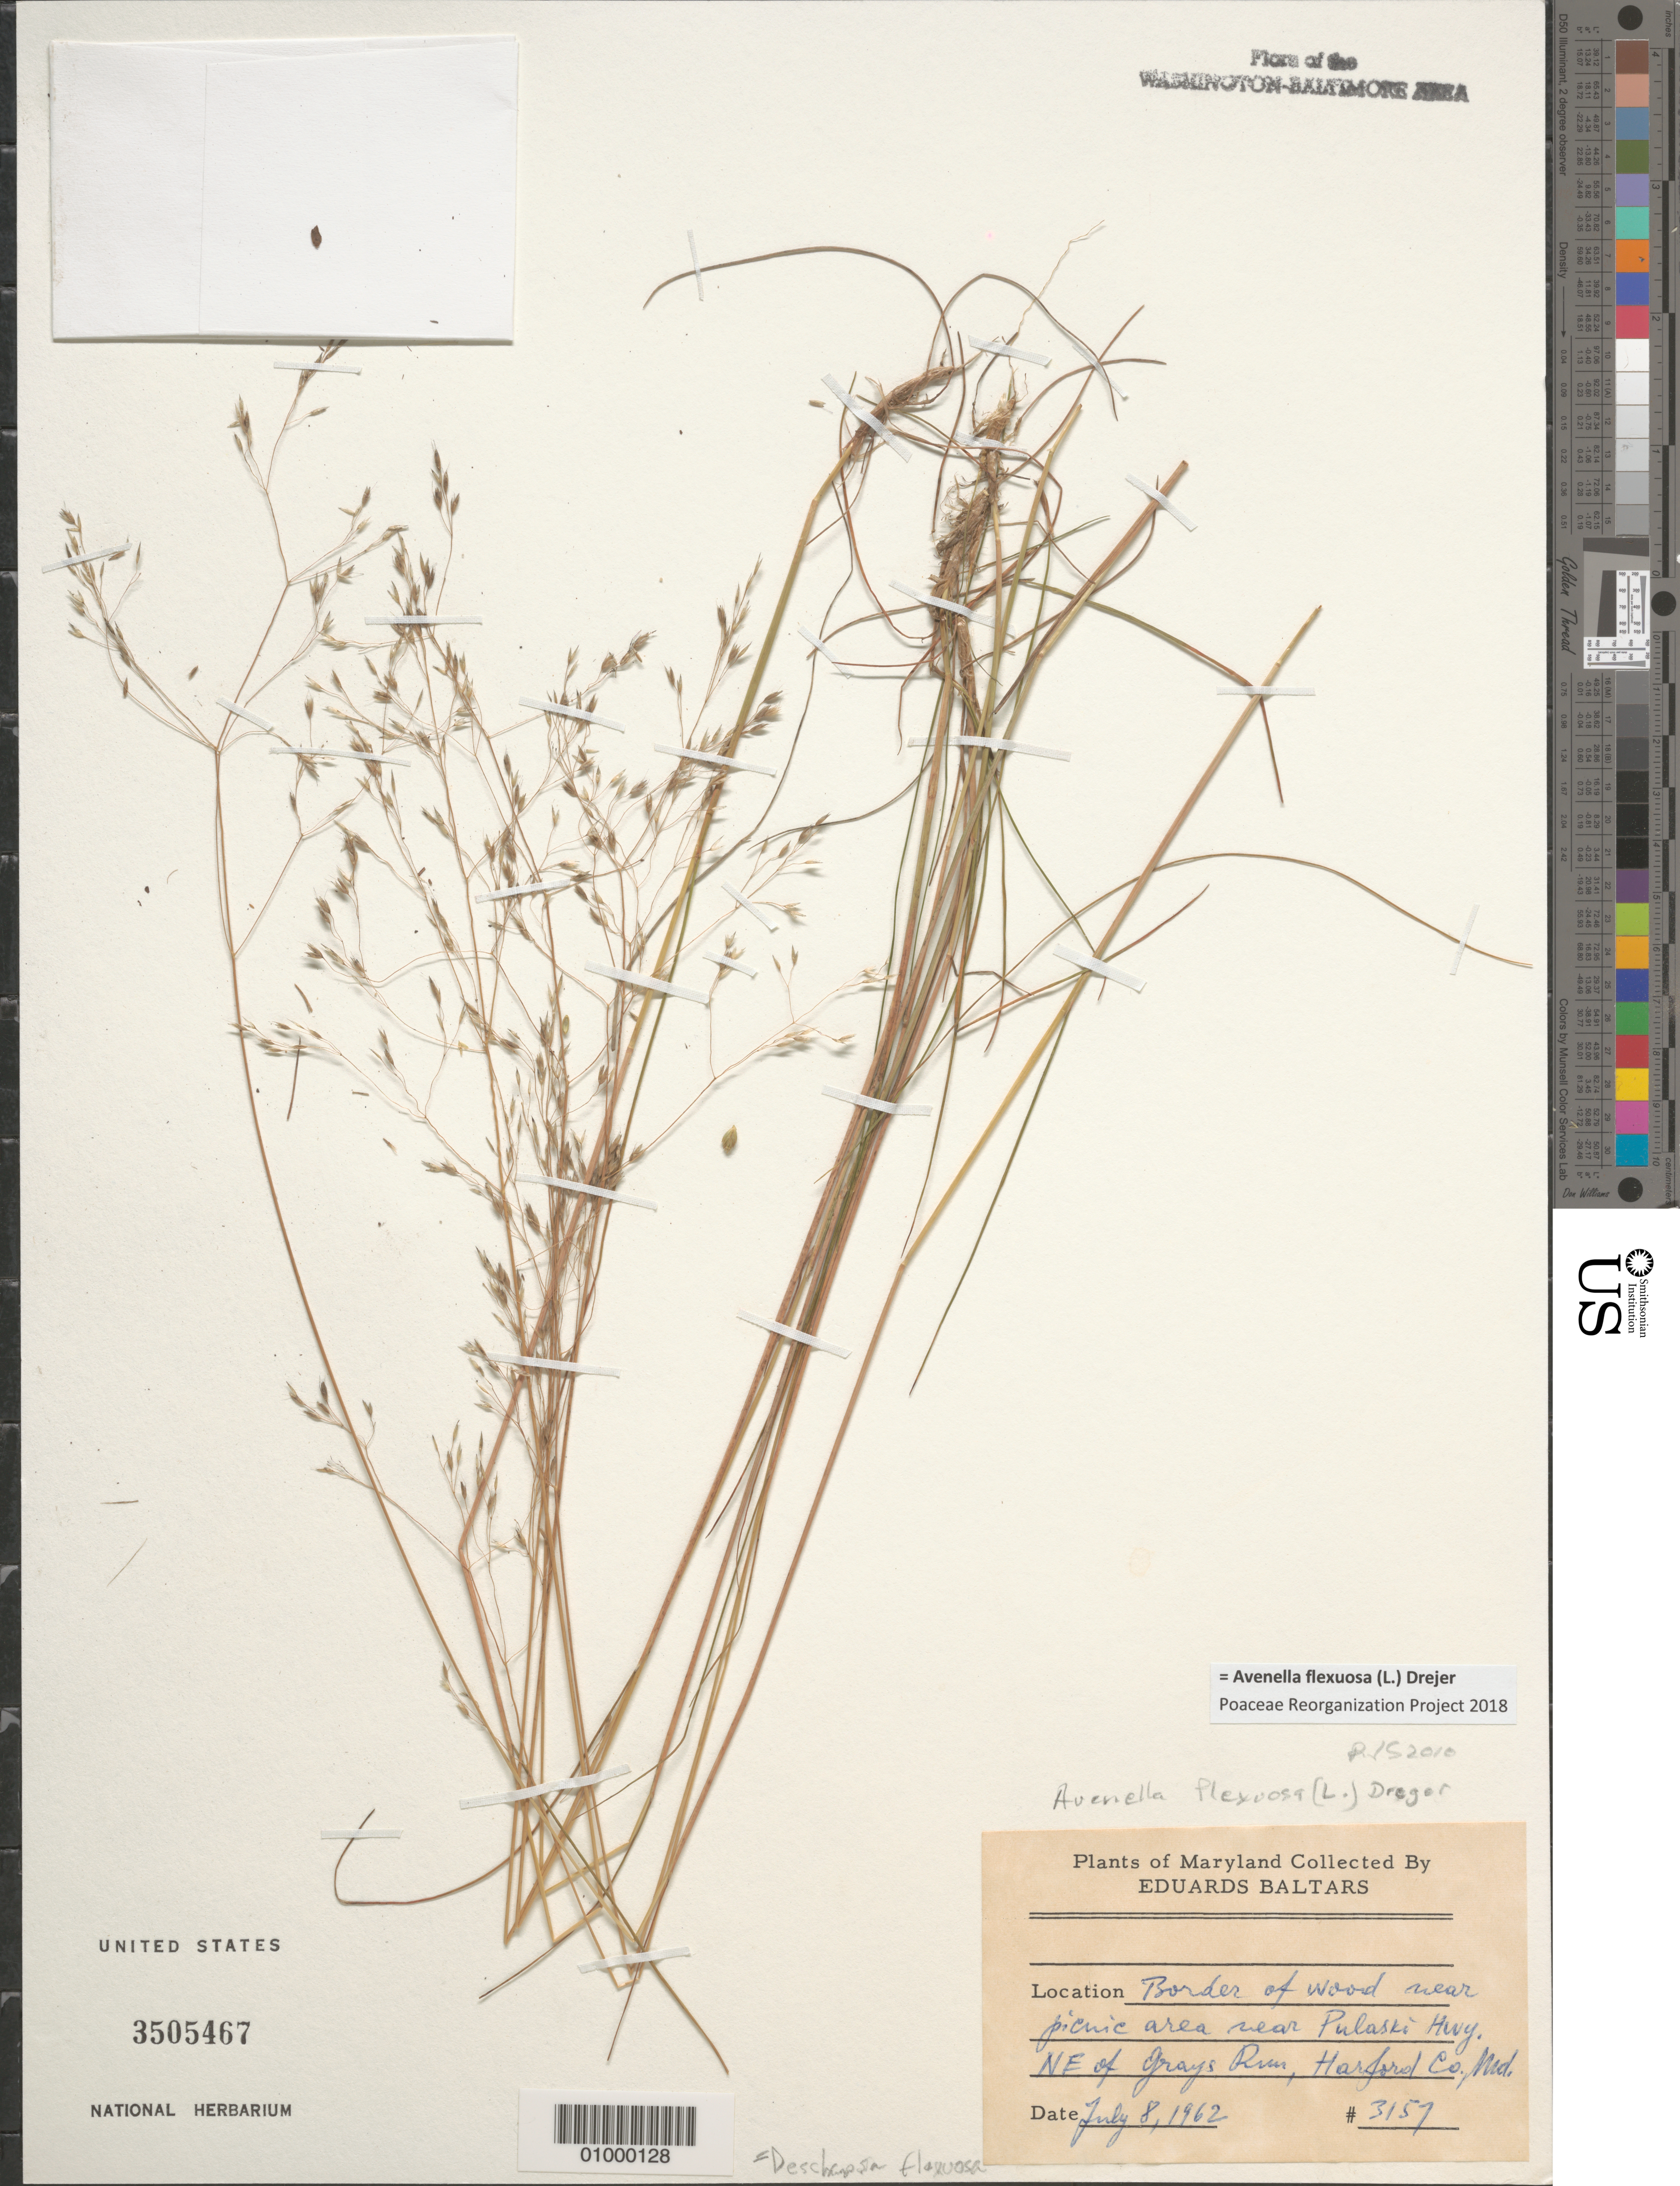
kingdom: Plantae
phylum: Tracheophyta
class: Liliopsida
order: Poales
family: Poaceae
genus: Avenella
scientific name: Avenella flexuosa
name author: (L.) Drejer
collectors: E. Baltars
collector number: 3157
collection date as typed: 8 Jul 1962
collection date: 1962-07-08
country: United States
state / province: Maryland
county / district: Harford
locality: Near picnic area near Pulaski Hwy., NE of Grays Run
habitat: border of wood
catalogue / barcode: US 3505467